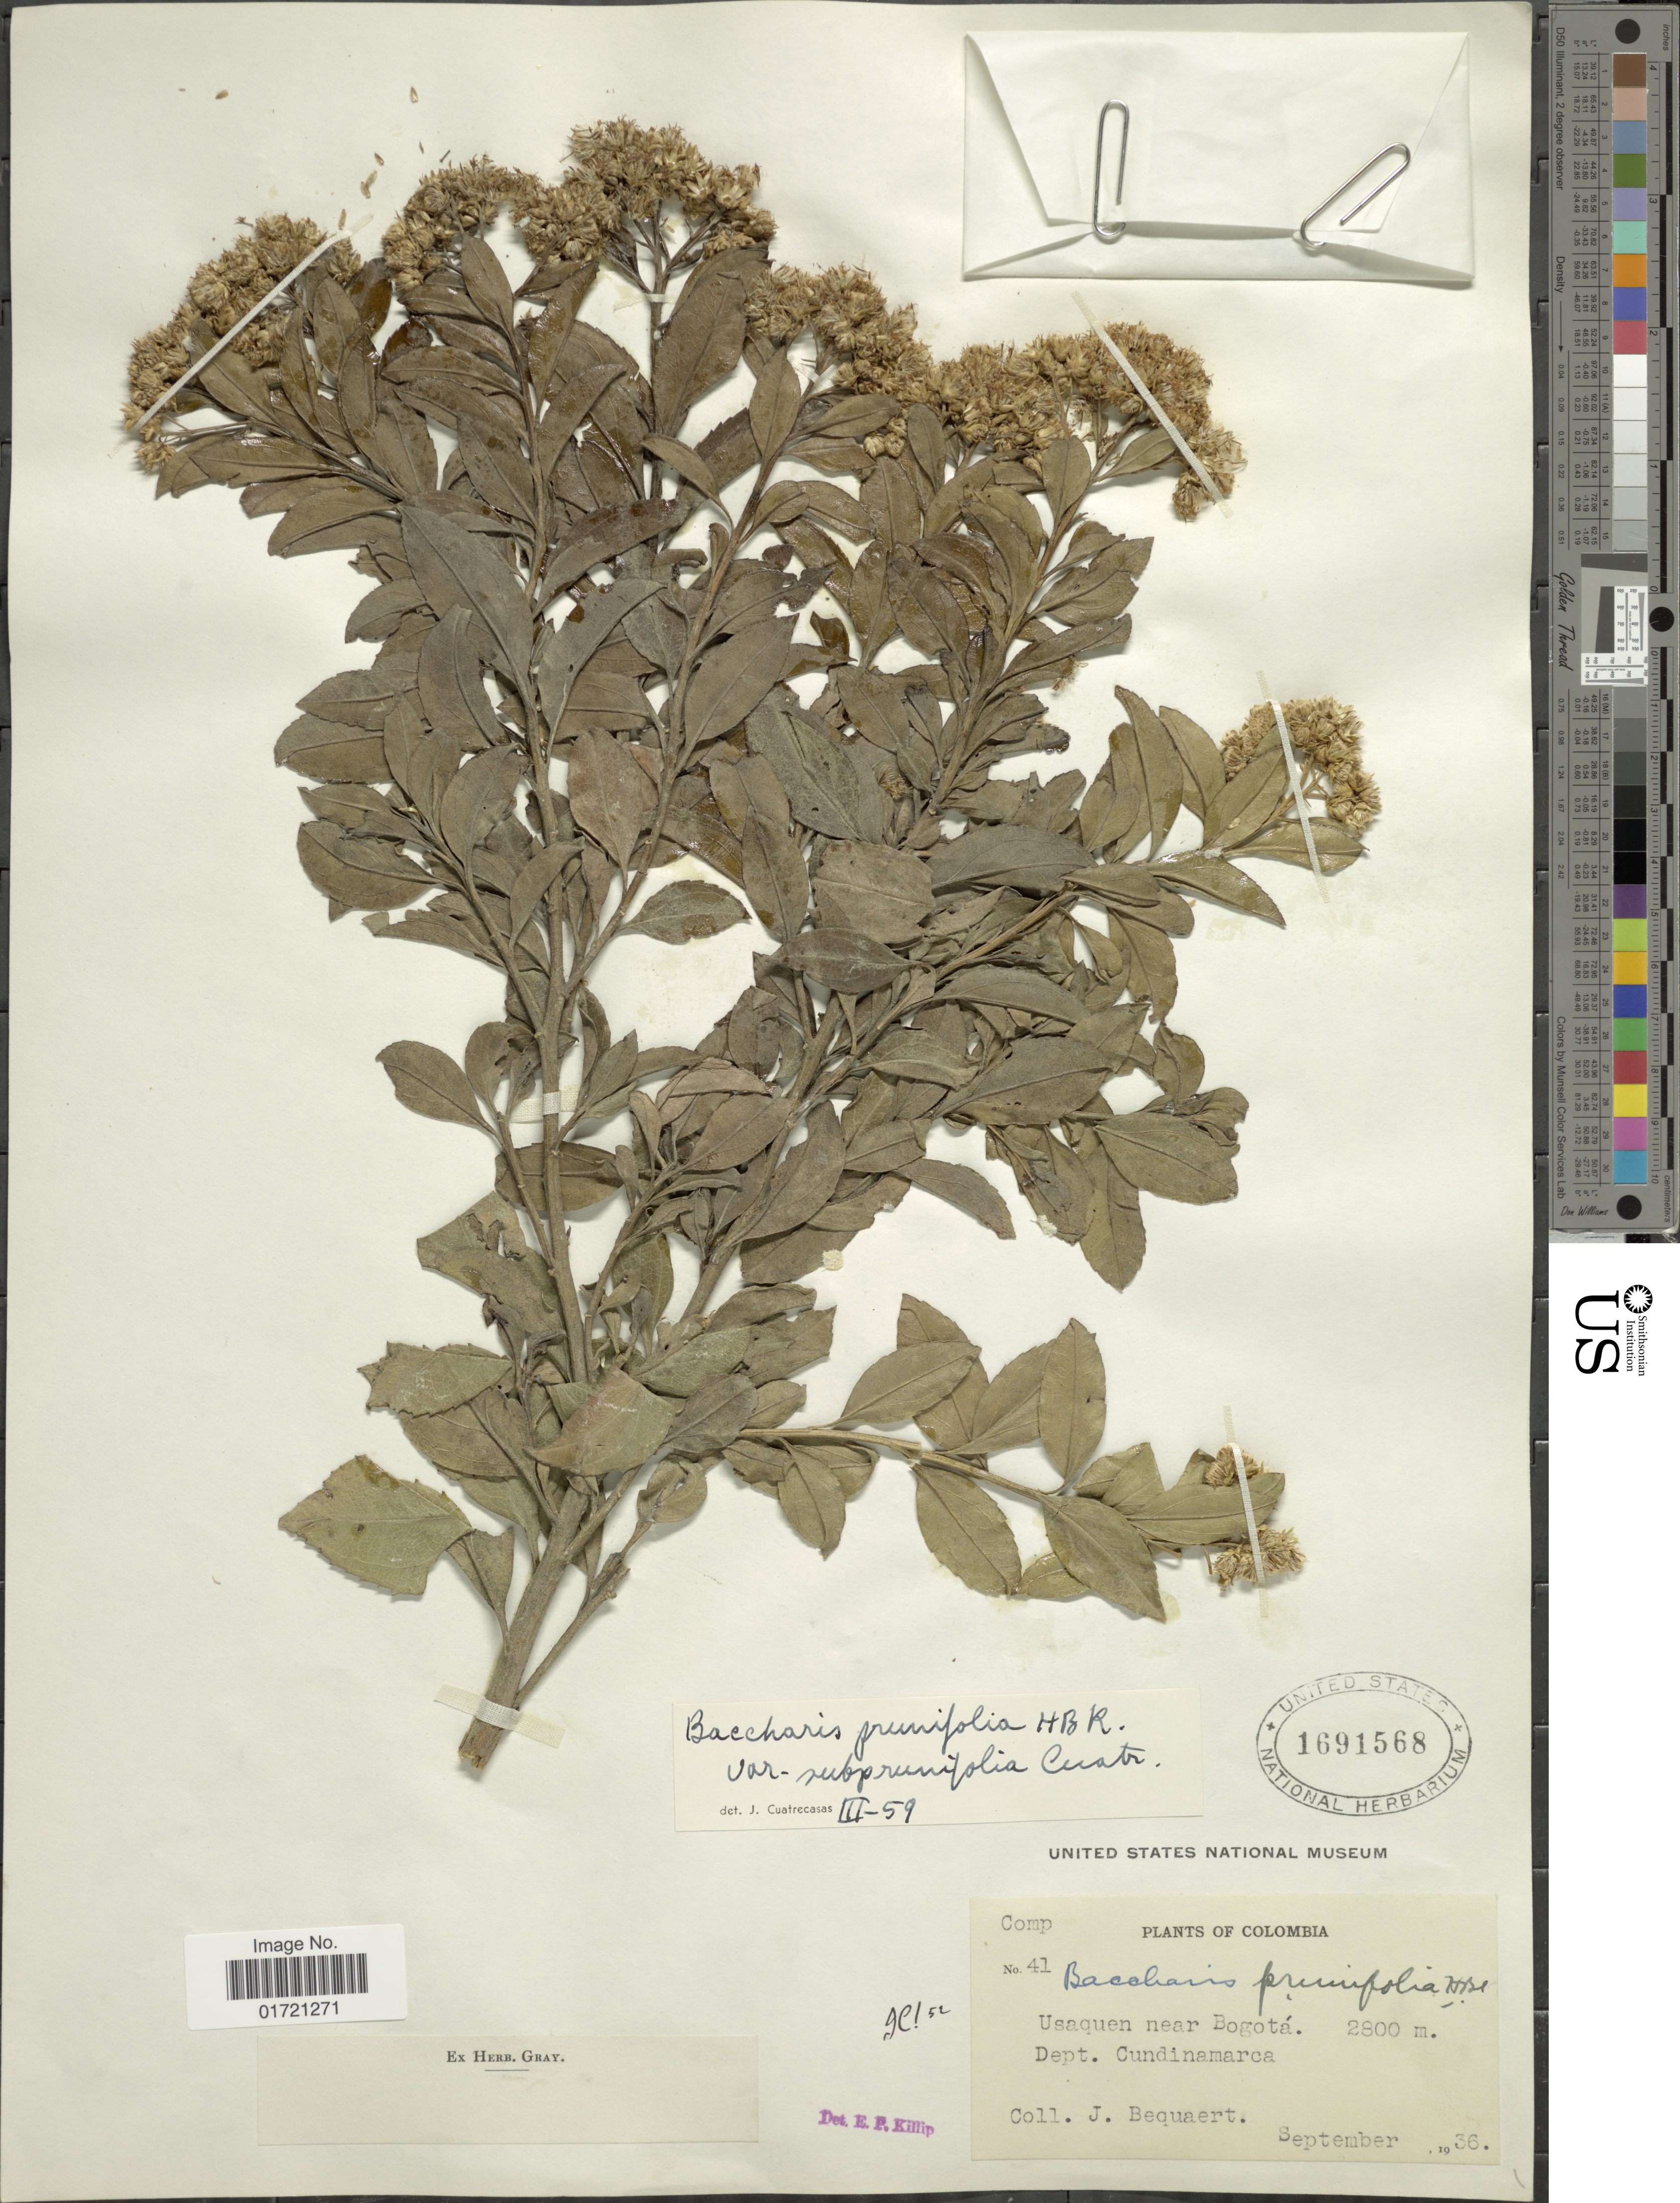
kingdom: Plantae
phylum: Tracheophyta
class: Magnoliopsida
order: Asterales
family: Asteraceae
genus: Baccharis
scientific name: Baccharis prunifolia var. subprunifolia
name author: Cuatrec.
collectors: J. Bequaert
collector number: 41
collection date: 1936-09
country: Colombia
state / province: Cundinamarca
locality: Usaquen near Bogotá. Dept. Cundinamarca.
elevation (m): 2800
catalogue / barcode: US 1691568